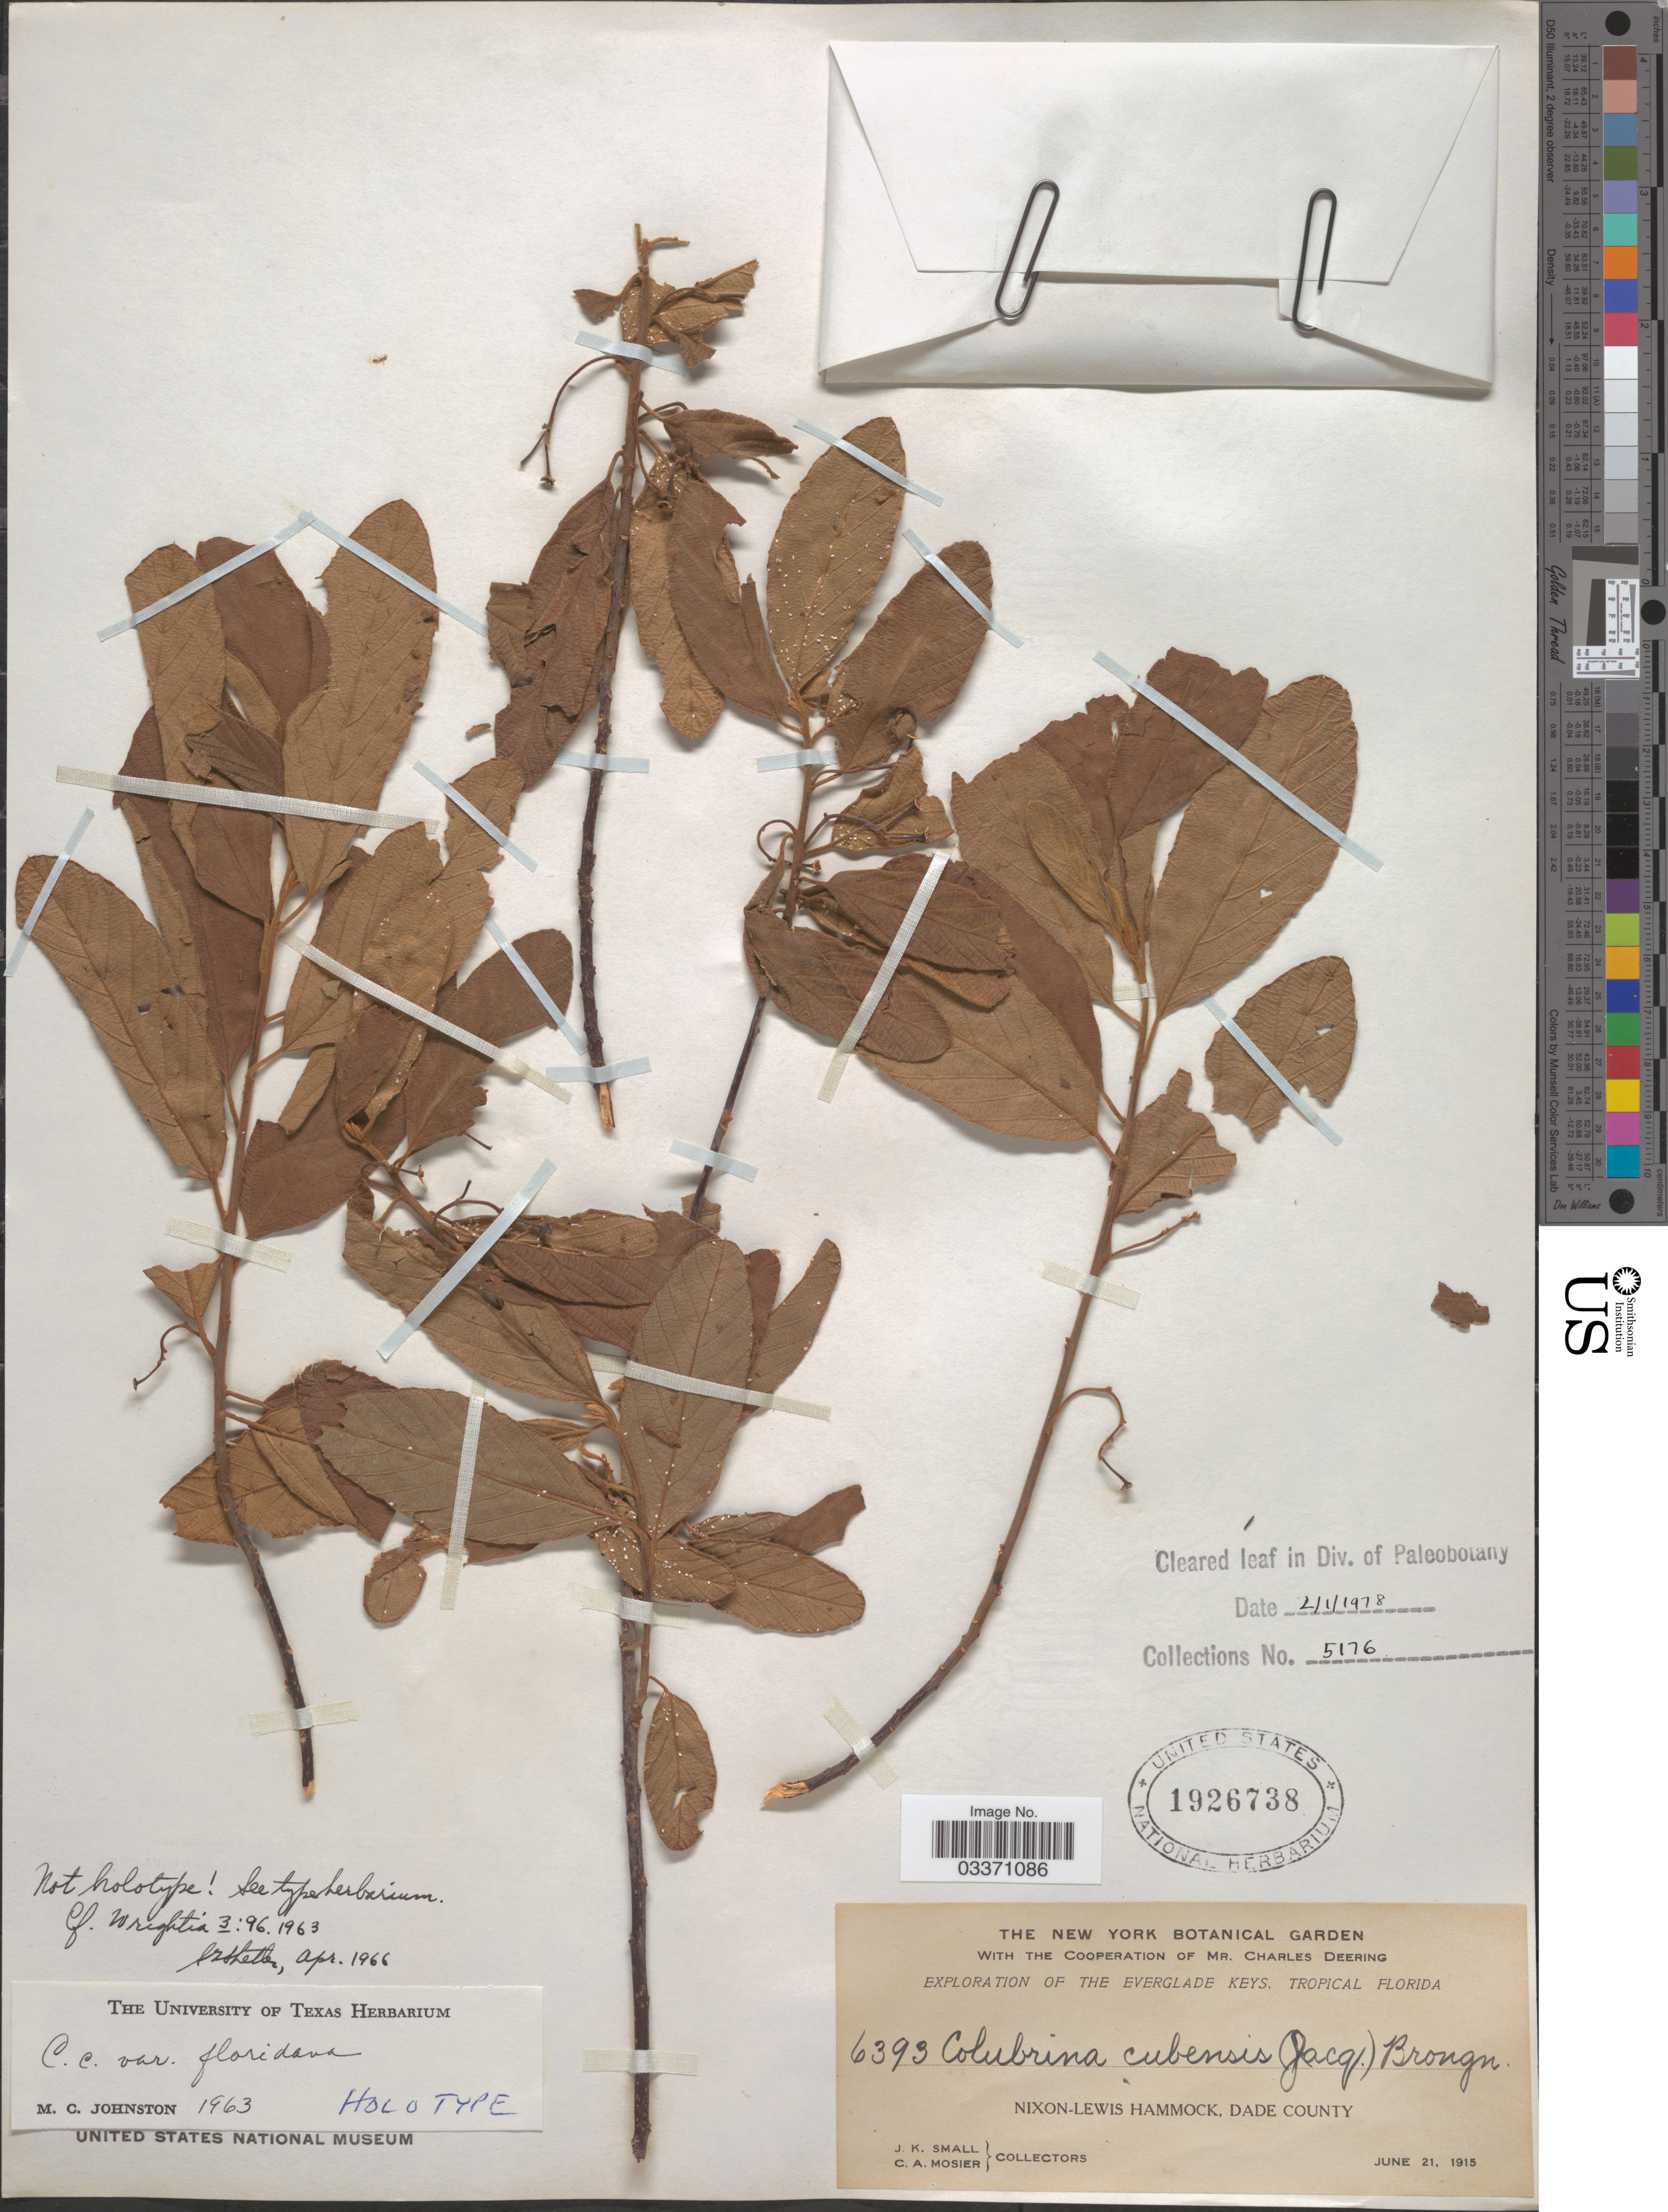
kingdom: Plantae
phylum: Tracheophyta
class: Magnoliopsida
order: Rosales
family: Rhamnaceae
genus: Colubrina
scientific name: Colubrina cubensis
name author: (Jacq.) Brongn.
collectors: J. K. Small & C. A. Mosier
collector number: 6393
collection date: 1915-06-21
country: United States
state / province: Florida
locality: Nixon-Lewis Hammock, Dade County.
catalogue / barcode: US 1926738